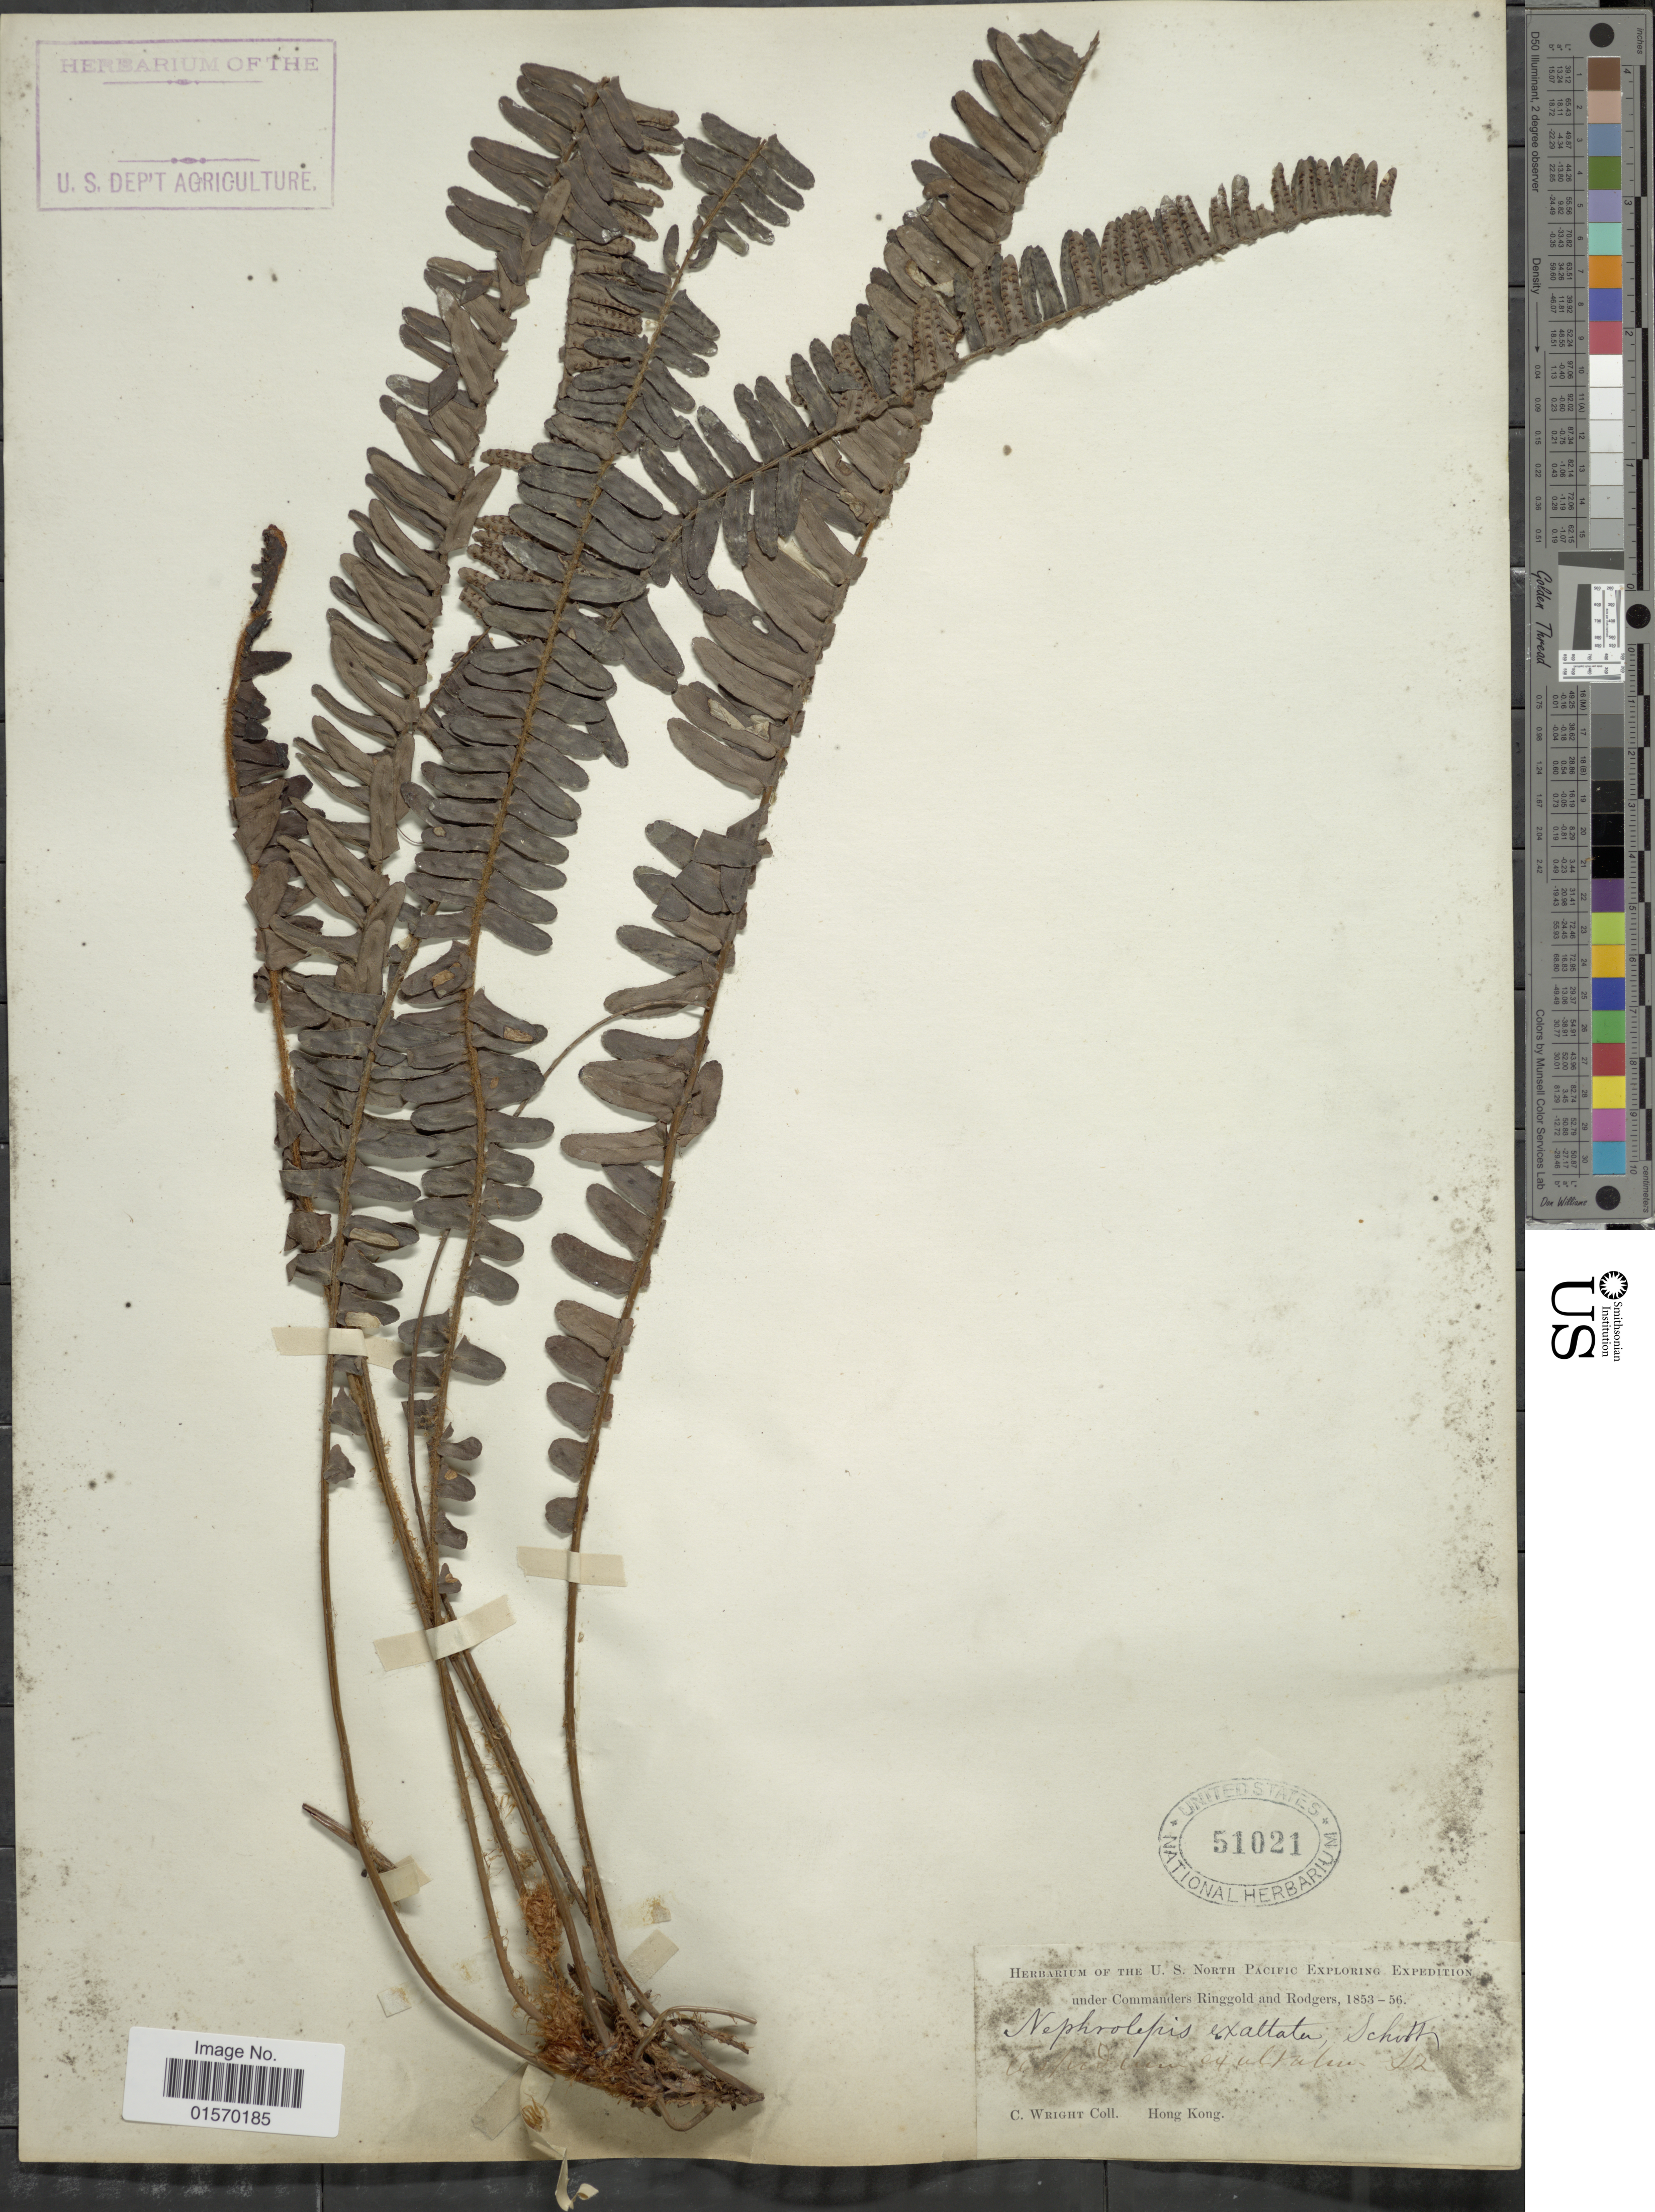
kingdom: Plantae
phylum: Tracheophyta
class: Polypodiopsida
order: Polypodiales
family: Nephrolepidaceae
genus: Nephrolepis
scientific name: Nephrolepis cordifolia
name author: (L.) C. Presl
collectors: C. Wright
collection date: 1853/1856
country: China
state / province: Hong Kong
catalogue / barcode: US 51021